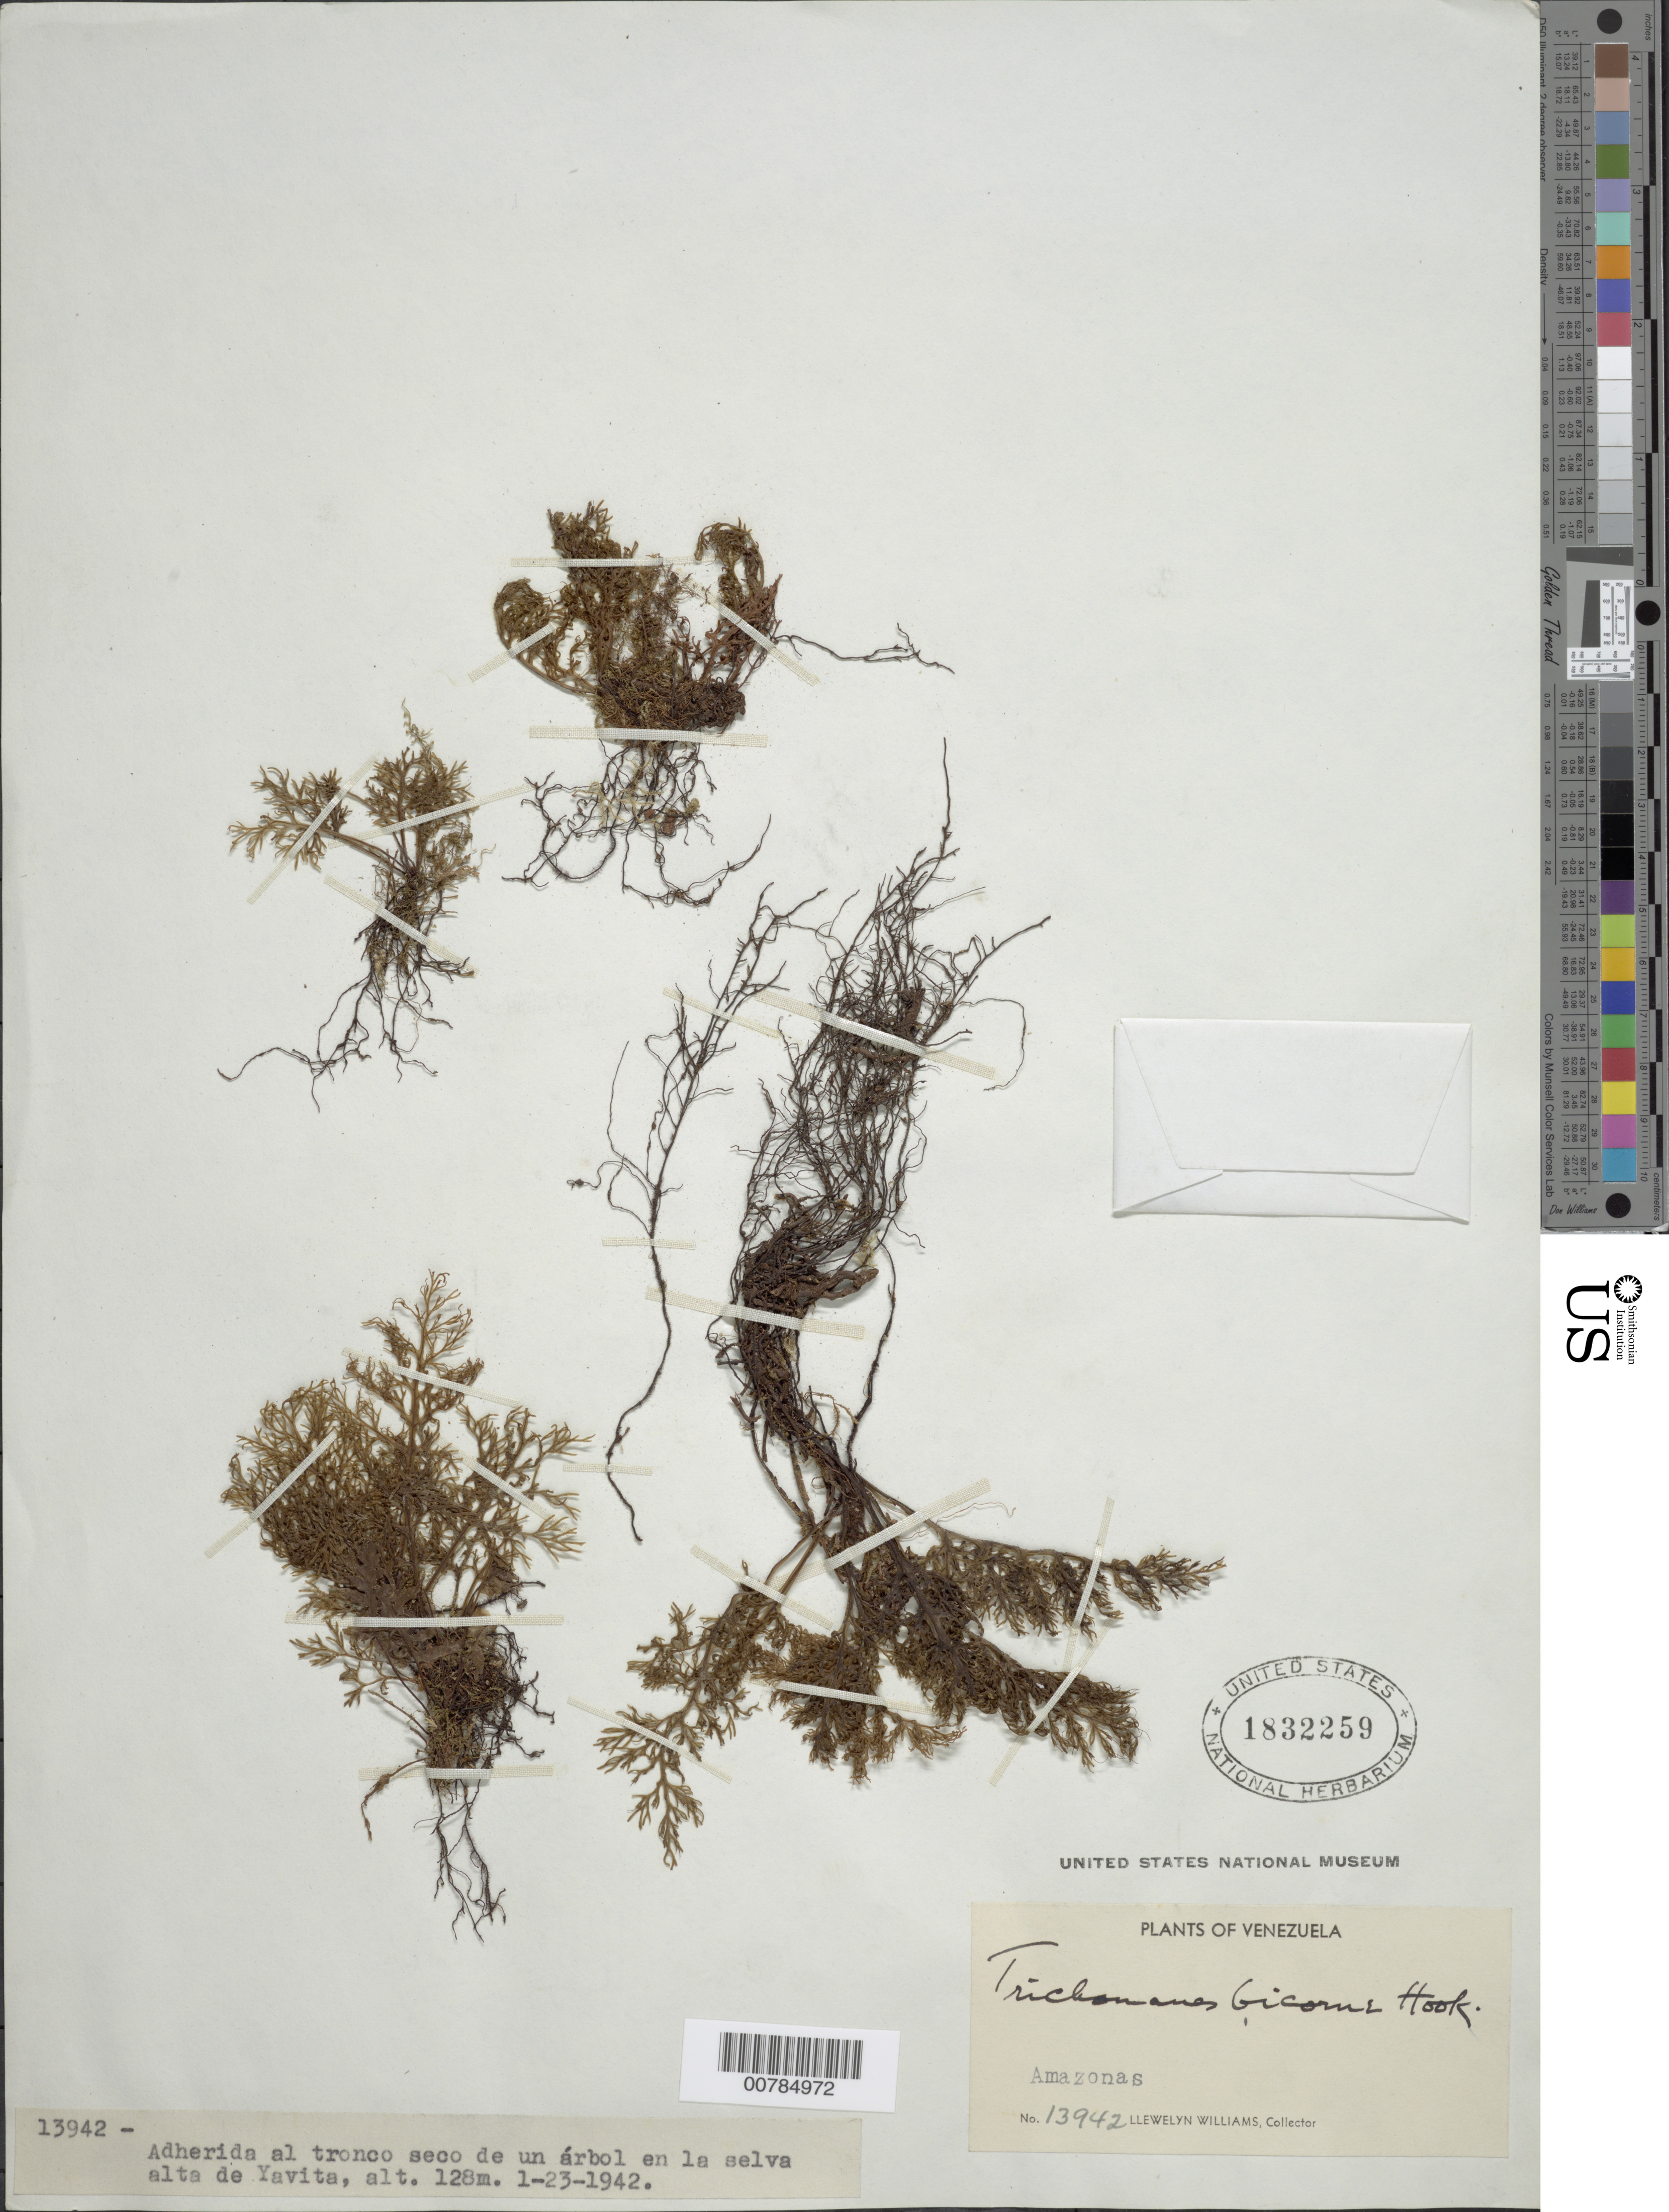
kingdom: Plantae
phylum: Tracheophyta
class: Polypodiopsida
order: Hymenophyllales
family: Hymenophyllaceae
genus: Trichomanes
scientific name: Trichomanes bicorne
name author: Hook.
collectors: Ll. Williams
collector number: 13942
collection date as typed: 23-Jan-42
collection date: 1942-01-23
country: Venezuela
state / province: Amazonas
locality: Yavita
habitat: Adherida al tronco seco de un arbol en la selva alta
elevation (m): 128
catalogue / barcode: US 1832359